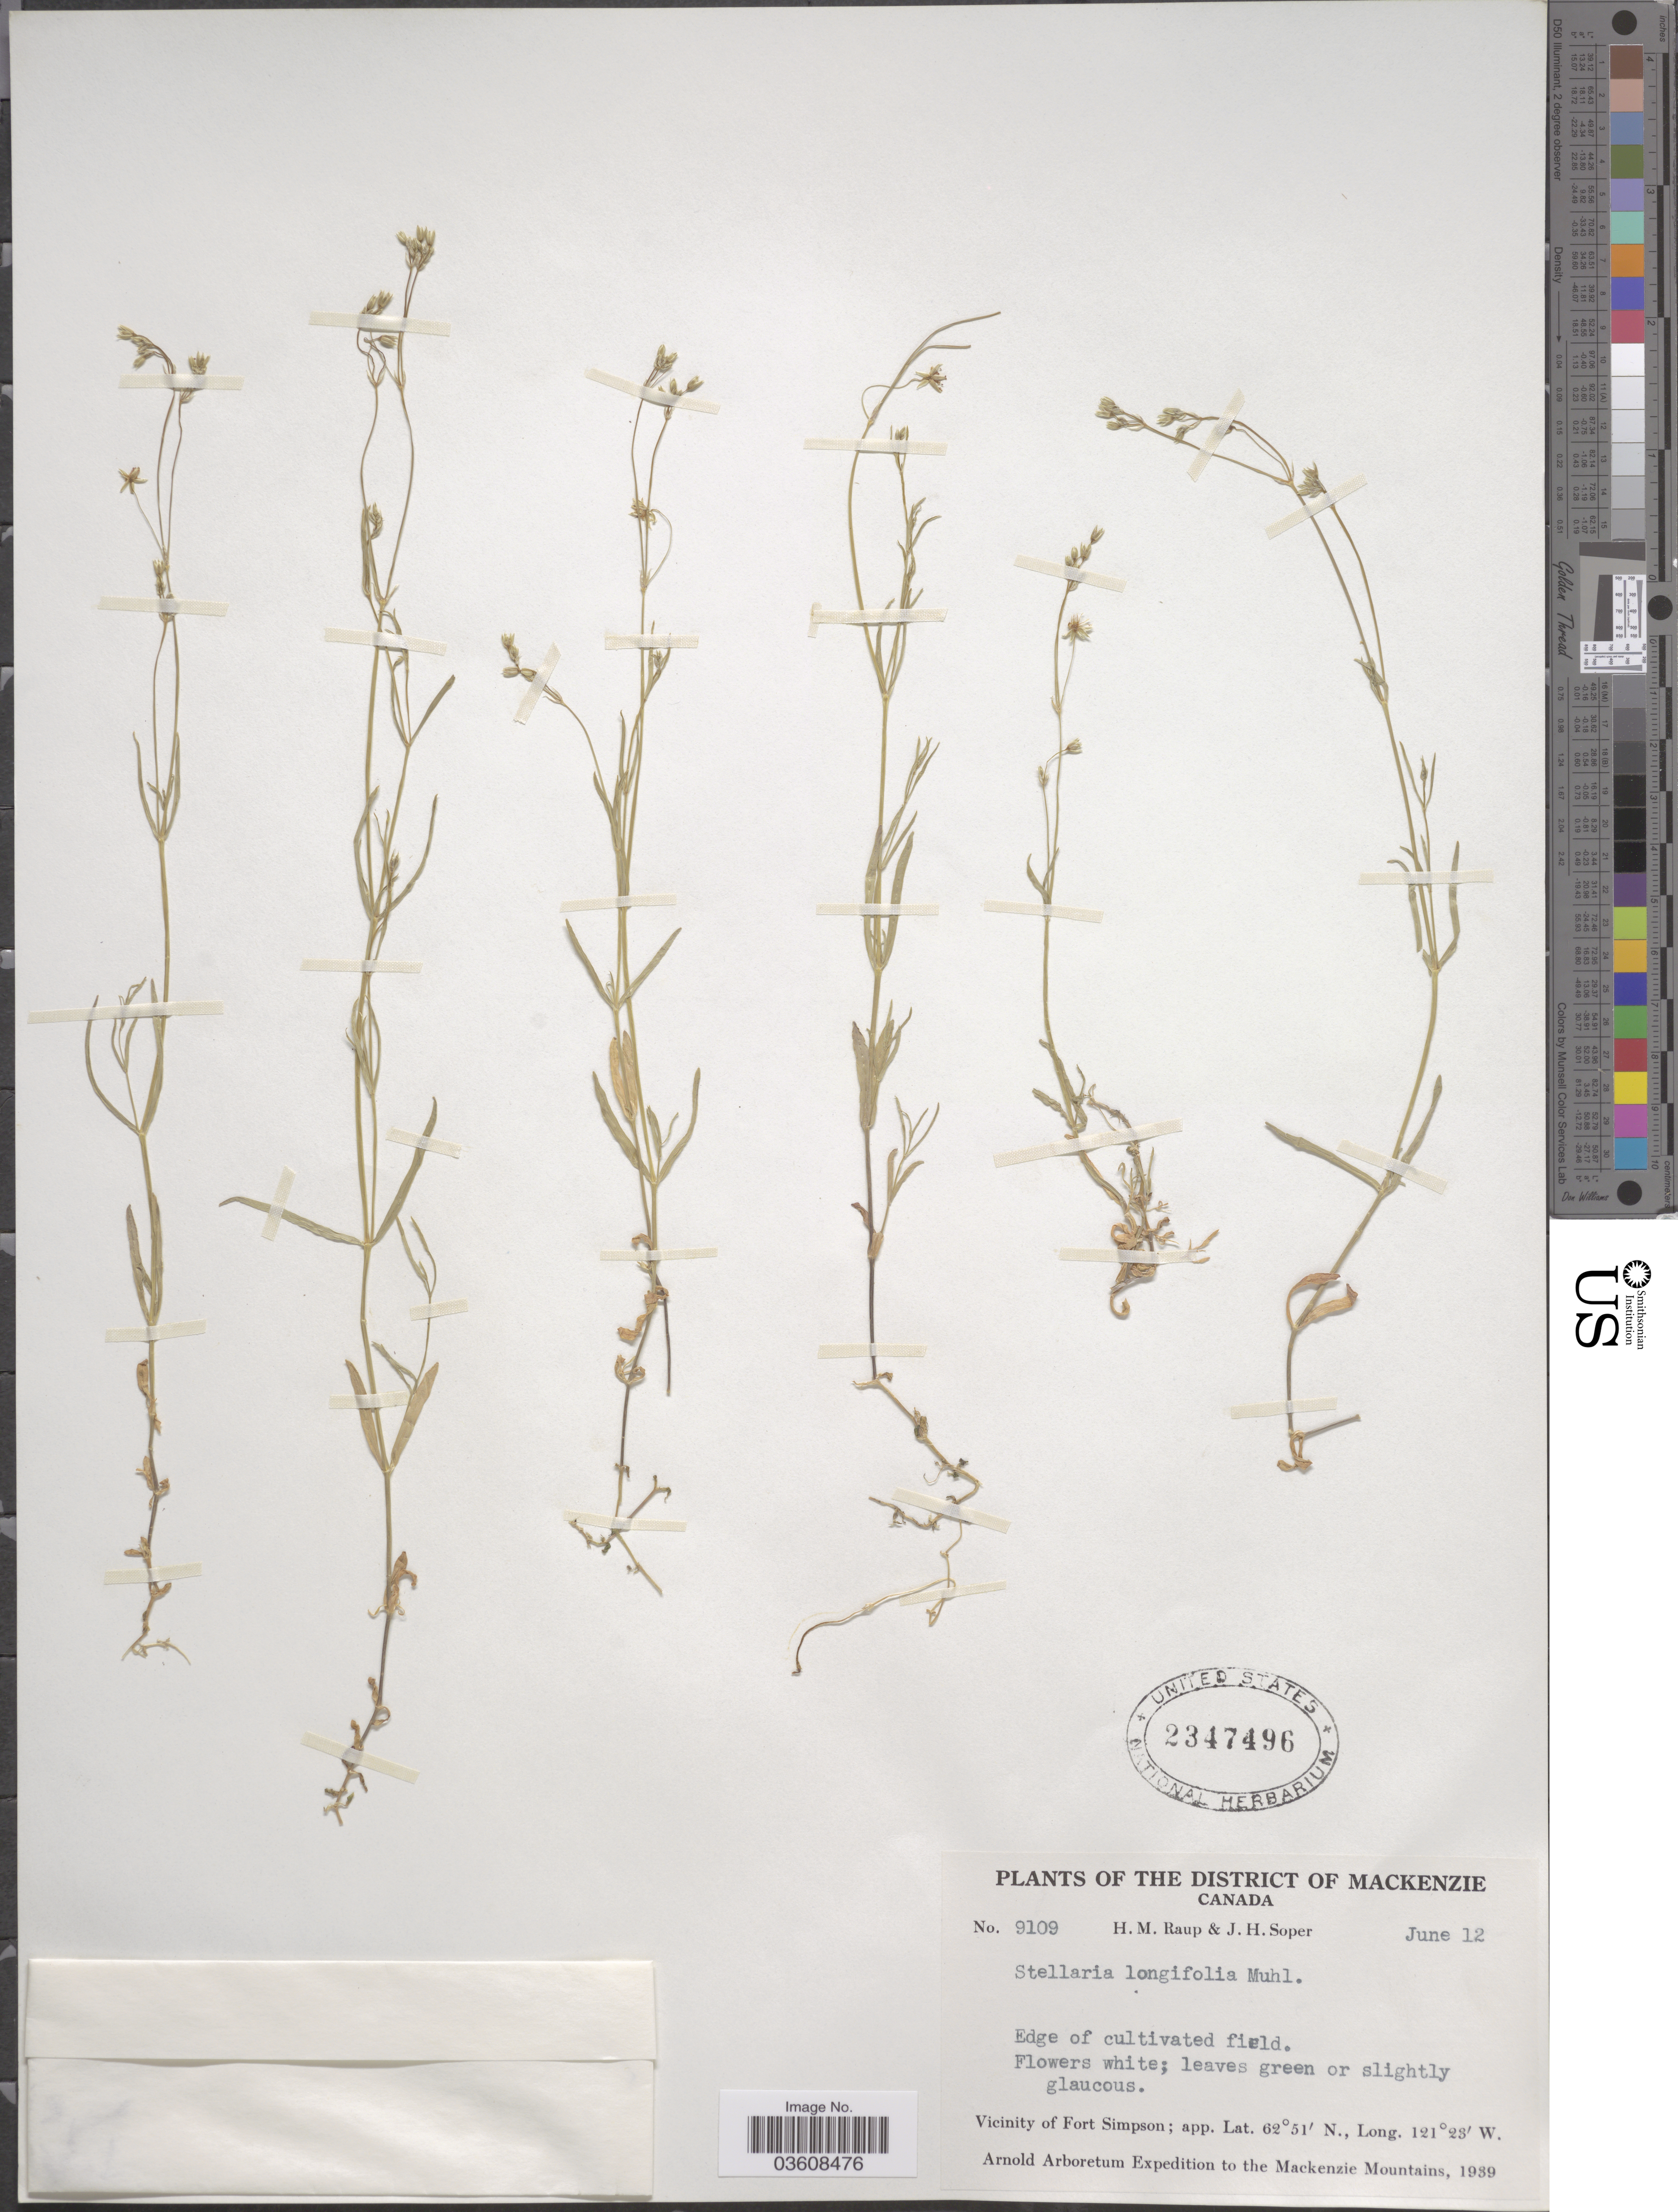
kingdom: Plantae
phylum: Tracheophyta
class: Magnoliopsida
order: Caryophyllales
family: Caryophyllaceae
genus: Stellaria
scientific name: Stellaria longifolia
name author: Muhl. ex Willd.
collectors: H. Raup & J. H. Soper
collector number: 9109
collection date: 1939-06-12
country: Canada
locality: The District of Mackenzie. Vicinity of Fort Simpson. Mackenzie Mountains.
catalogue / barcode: US 2347496